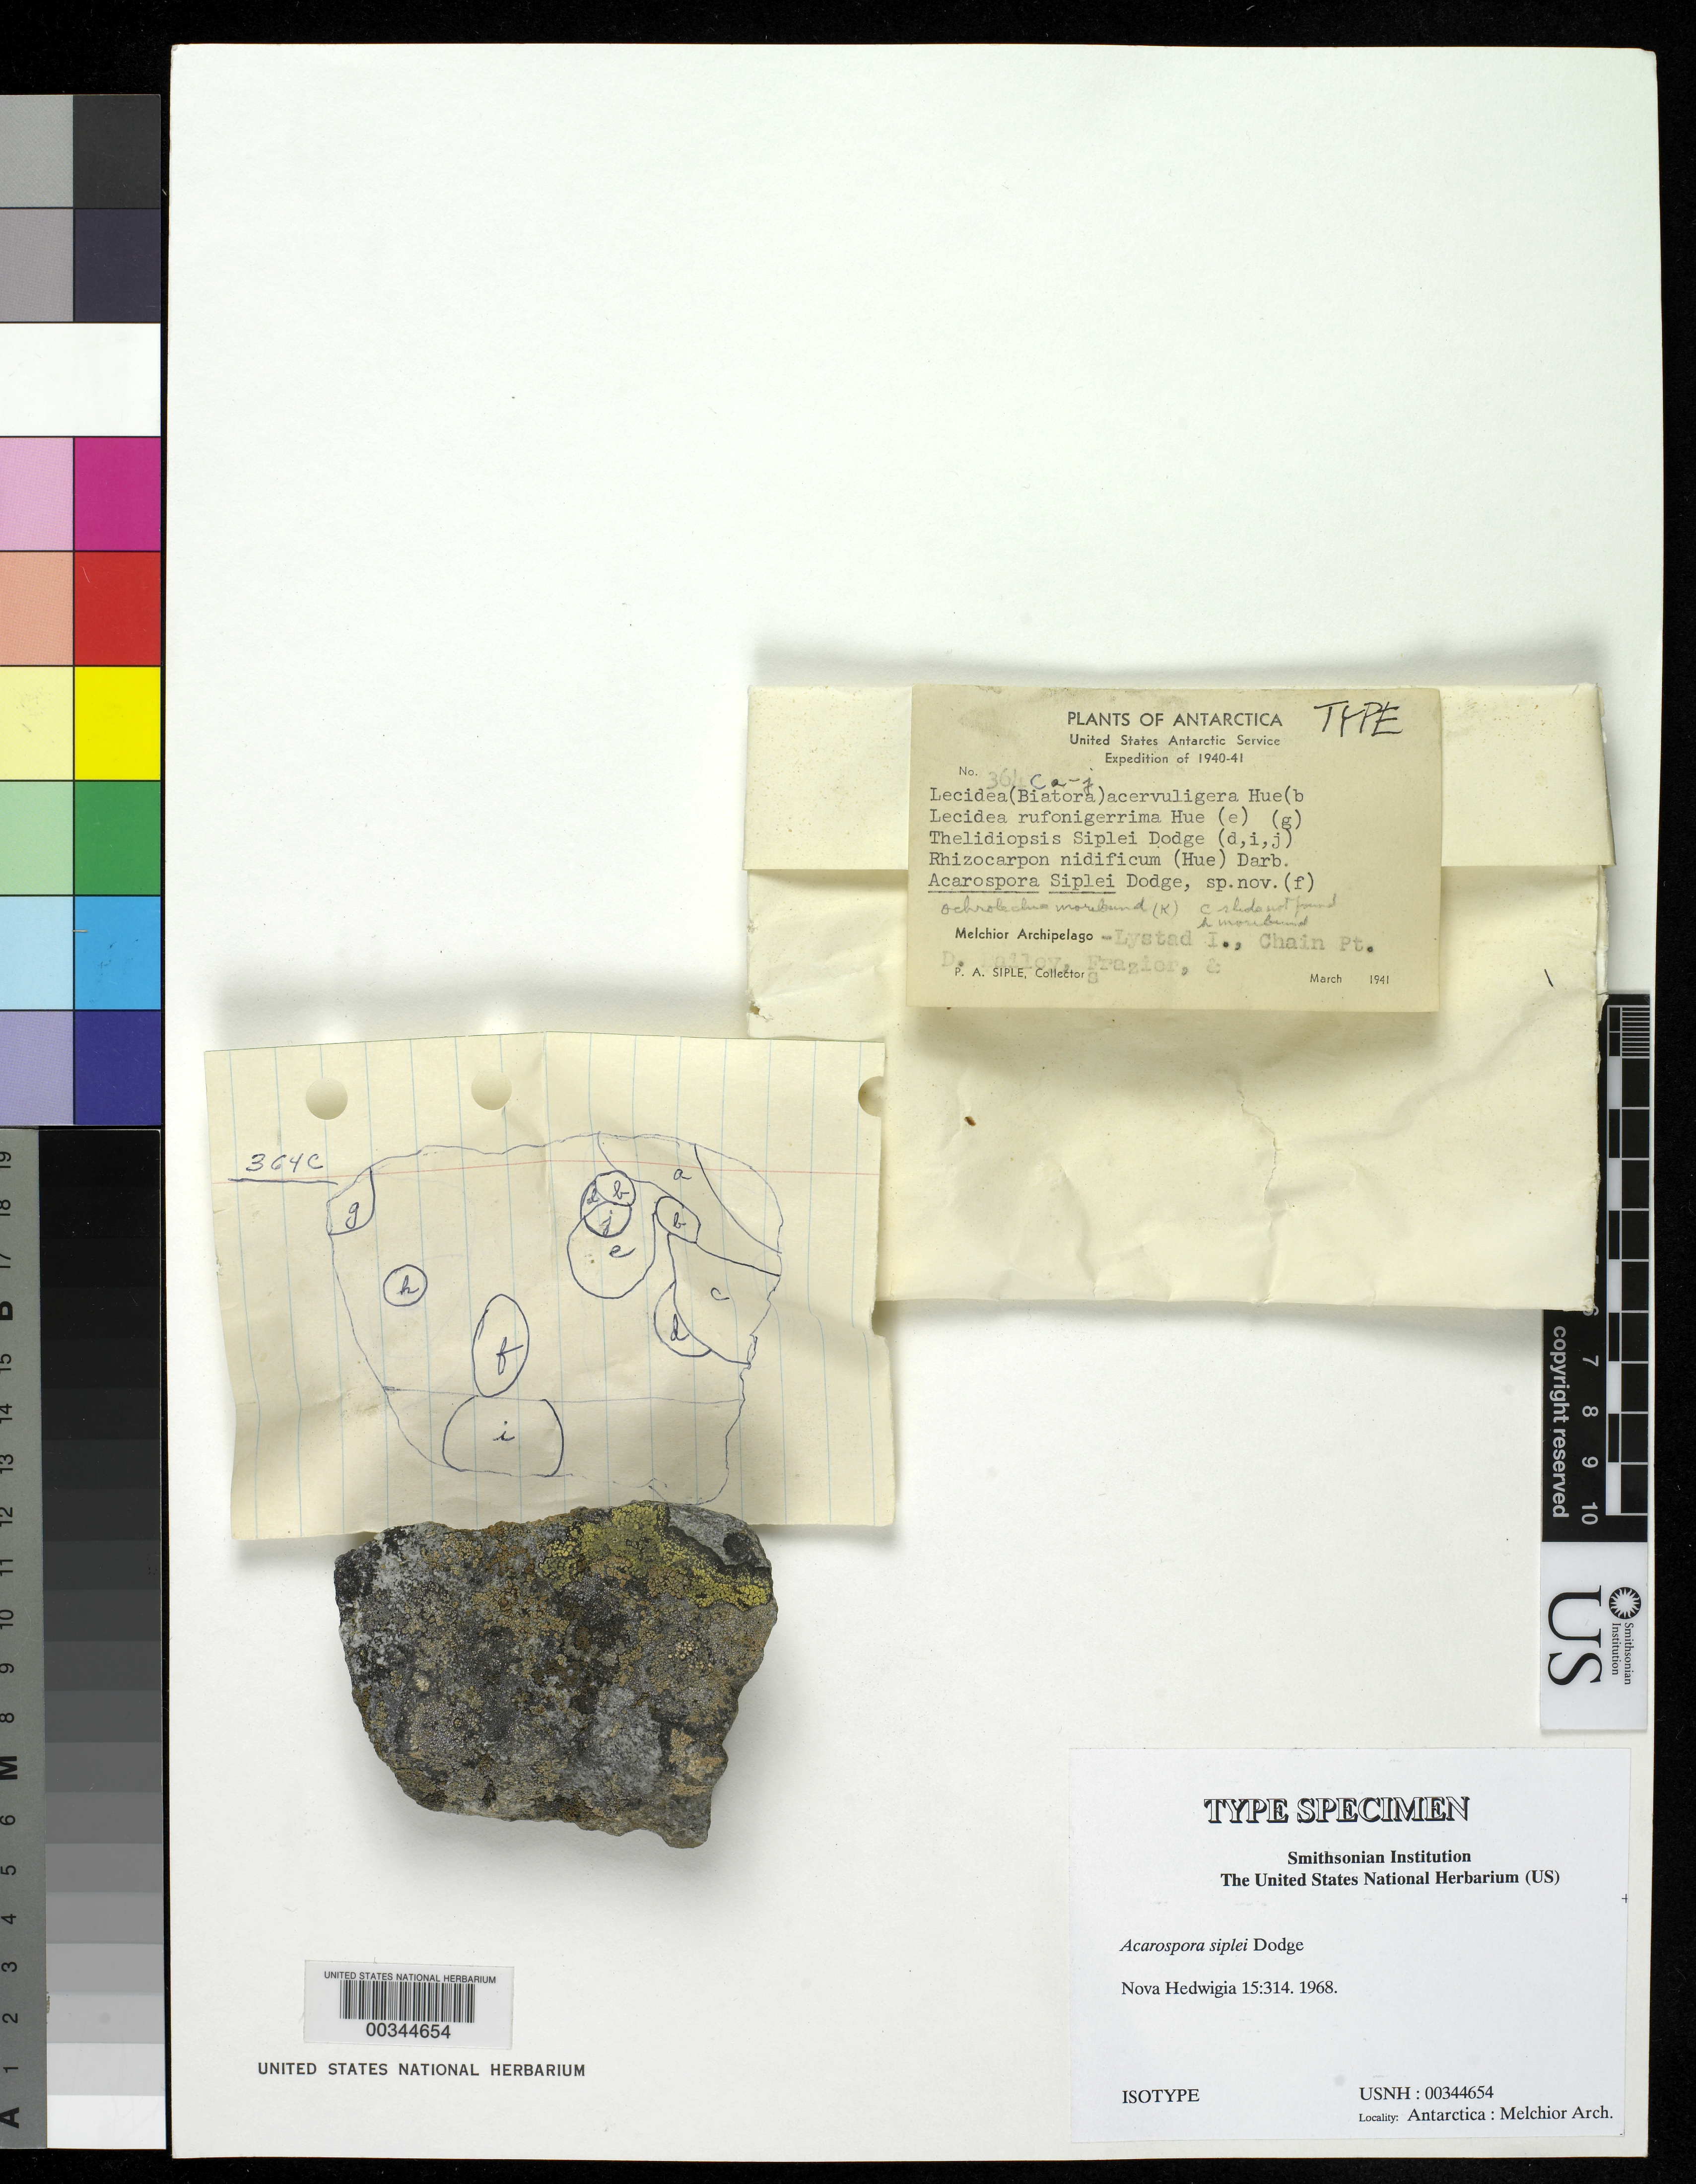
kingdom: Fungi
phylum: Ascomycota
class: Lecanoromycetes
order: Acarosporales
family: Acarosporaceae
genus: Acarospora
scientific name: Acarospora siplei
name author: C.W. Dodge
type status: Isotype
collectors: P. Siple, D. Bailley & R. Frazier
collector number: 364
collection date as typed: Mar 1941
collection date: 1941-03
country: Antarctica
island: Omega Island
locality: Melchior Archipelago, Lystad [Omega] I., Chain Pt.